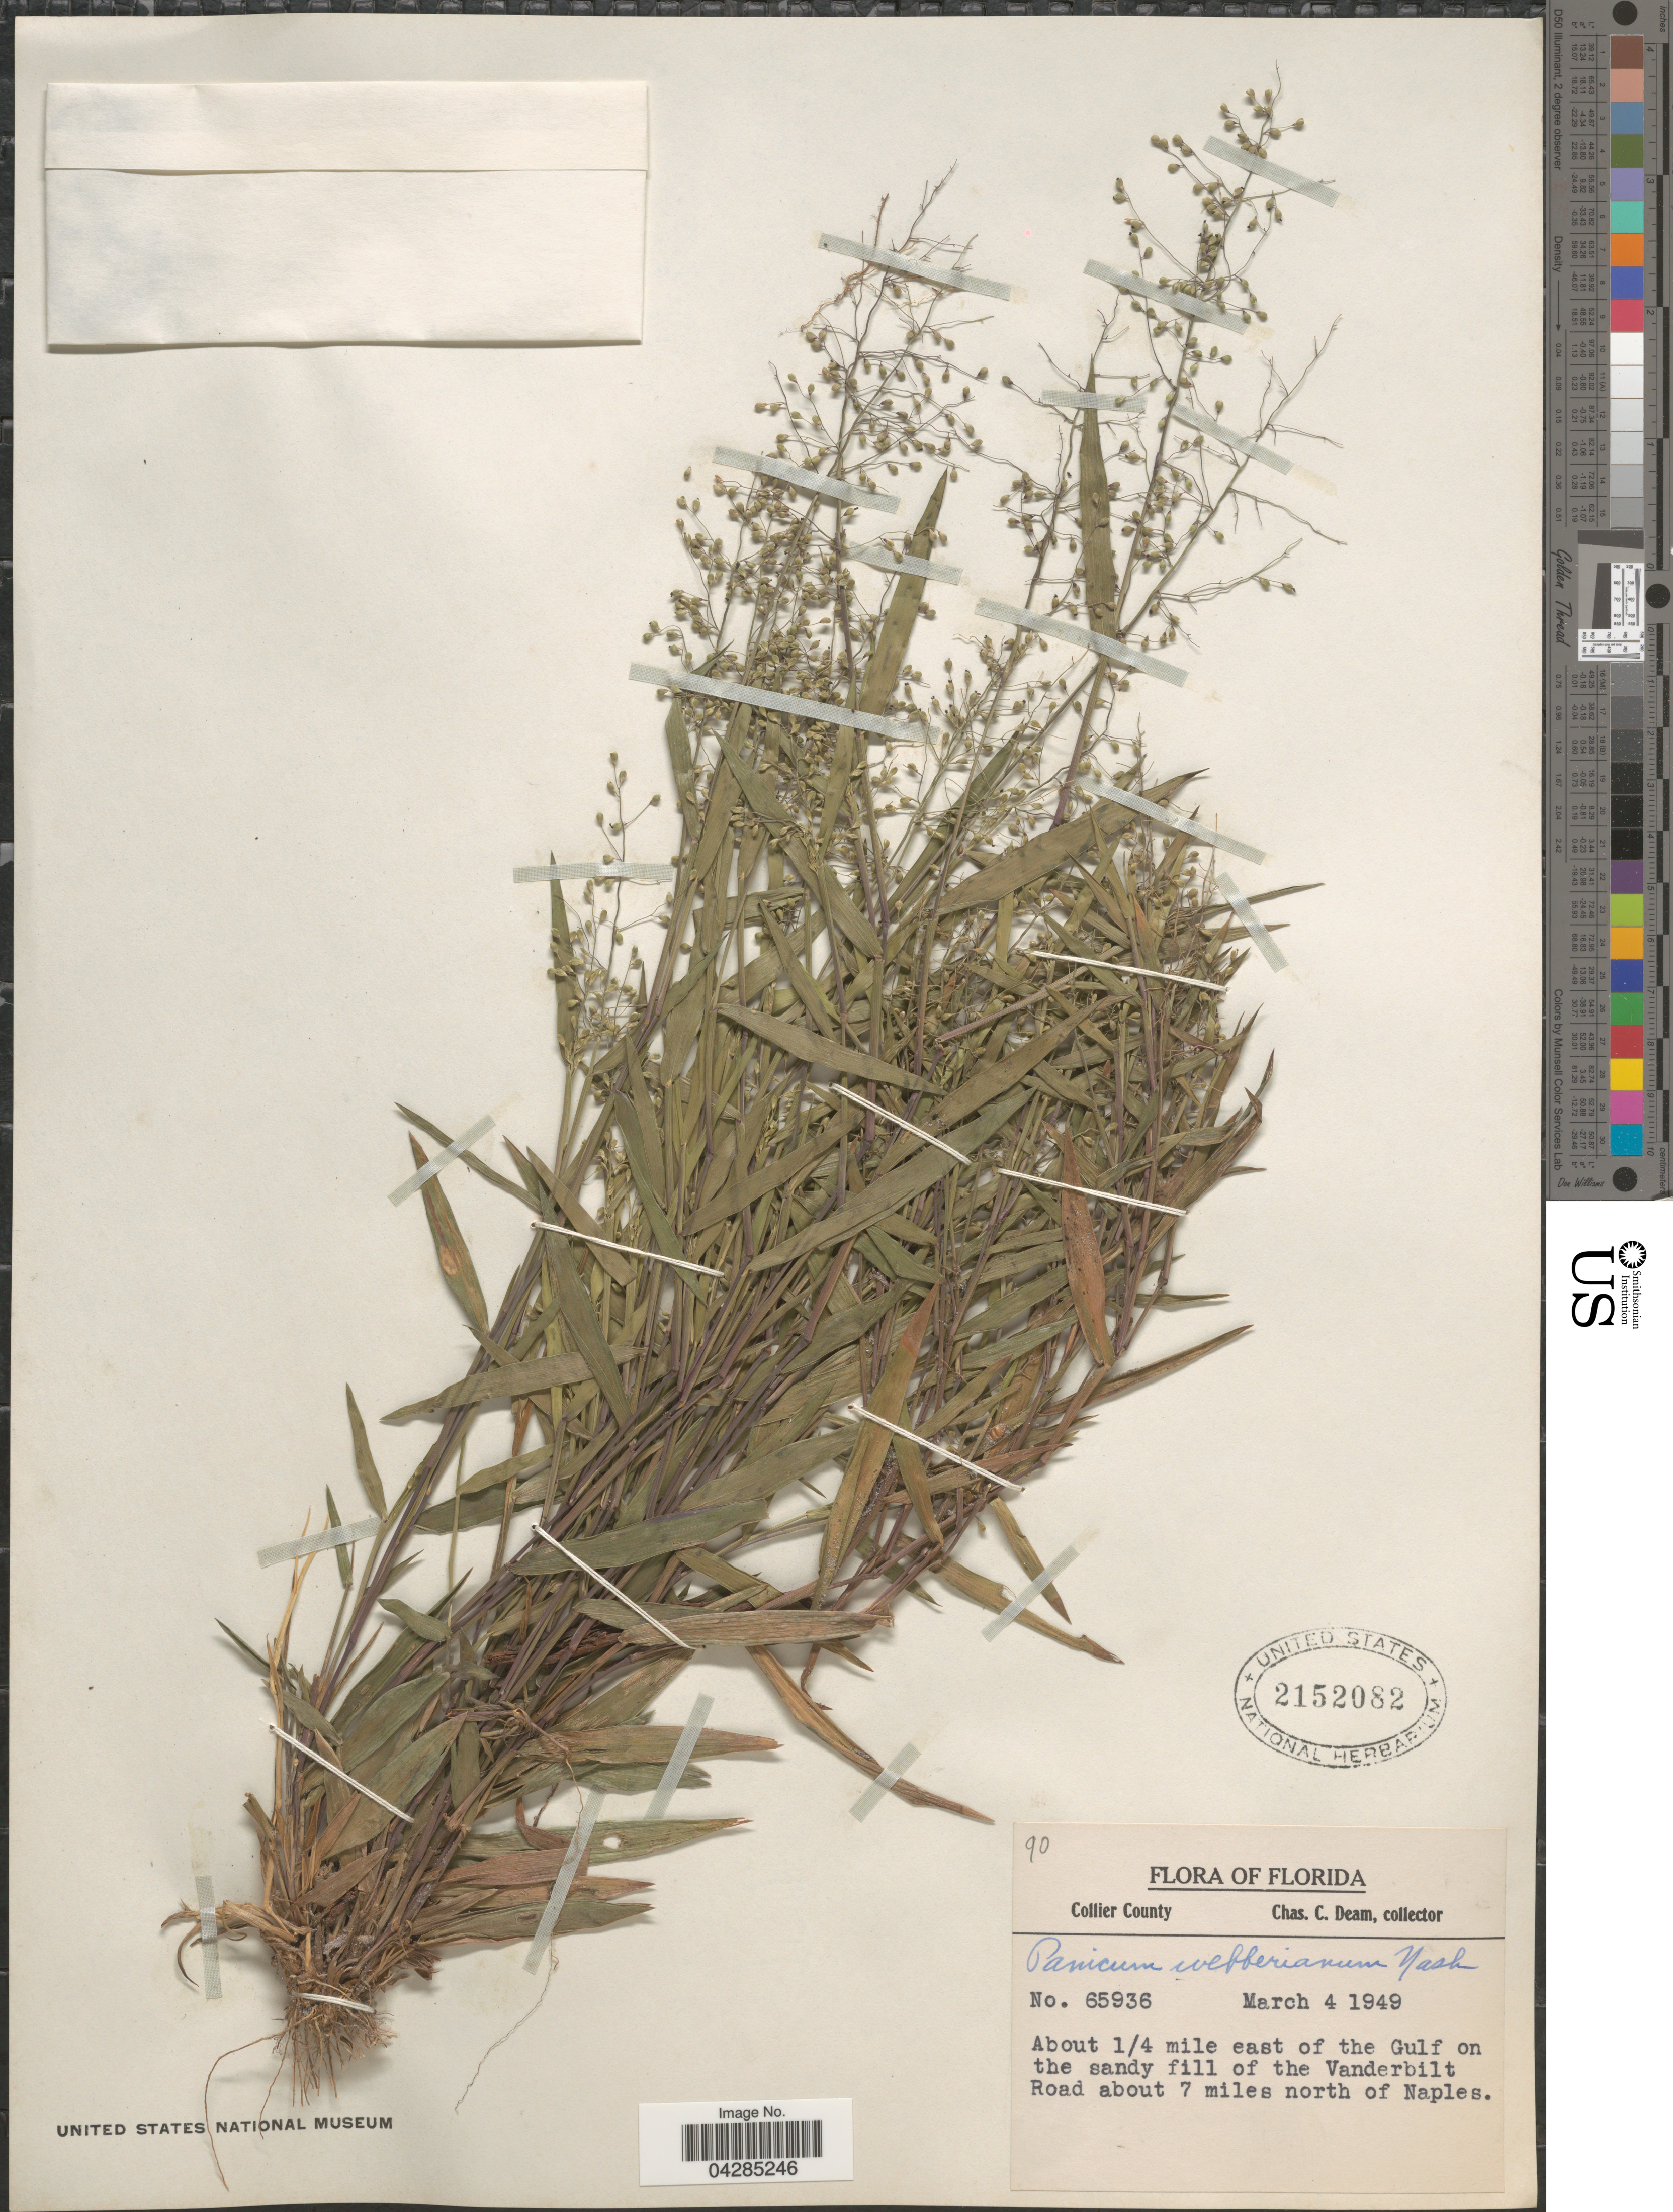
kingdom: Plantae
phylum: Tracheophyta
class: Liliopsida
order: Poales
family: Poaceae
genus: Dichanthelium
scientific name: Dichanthelium portoricense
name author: (Desv. ex Ham.) B.F. Hansen & Wunderlin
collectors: C. C. Deam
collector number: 65936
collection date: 1949-03-04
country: United States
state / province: Florida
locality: Collier County. About 1/4 mile east of the Gulf on the sandy fill of the Vanderbilt Road about 7 miles north of Naples.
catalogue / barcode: US 2152082